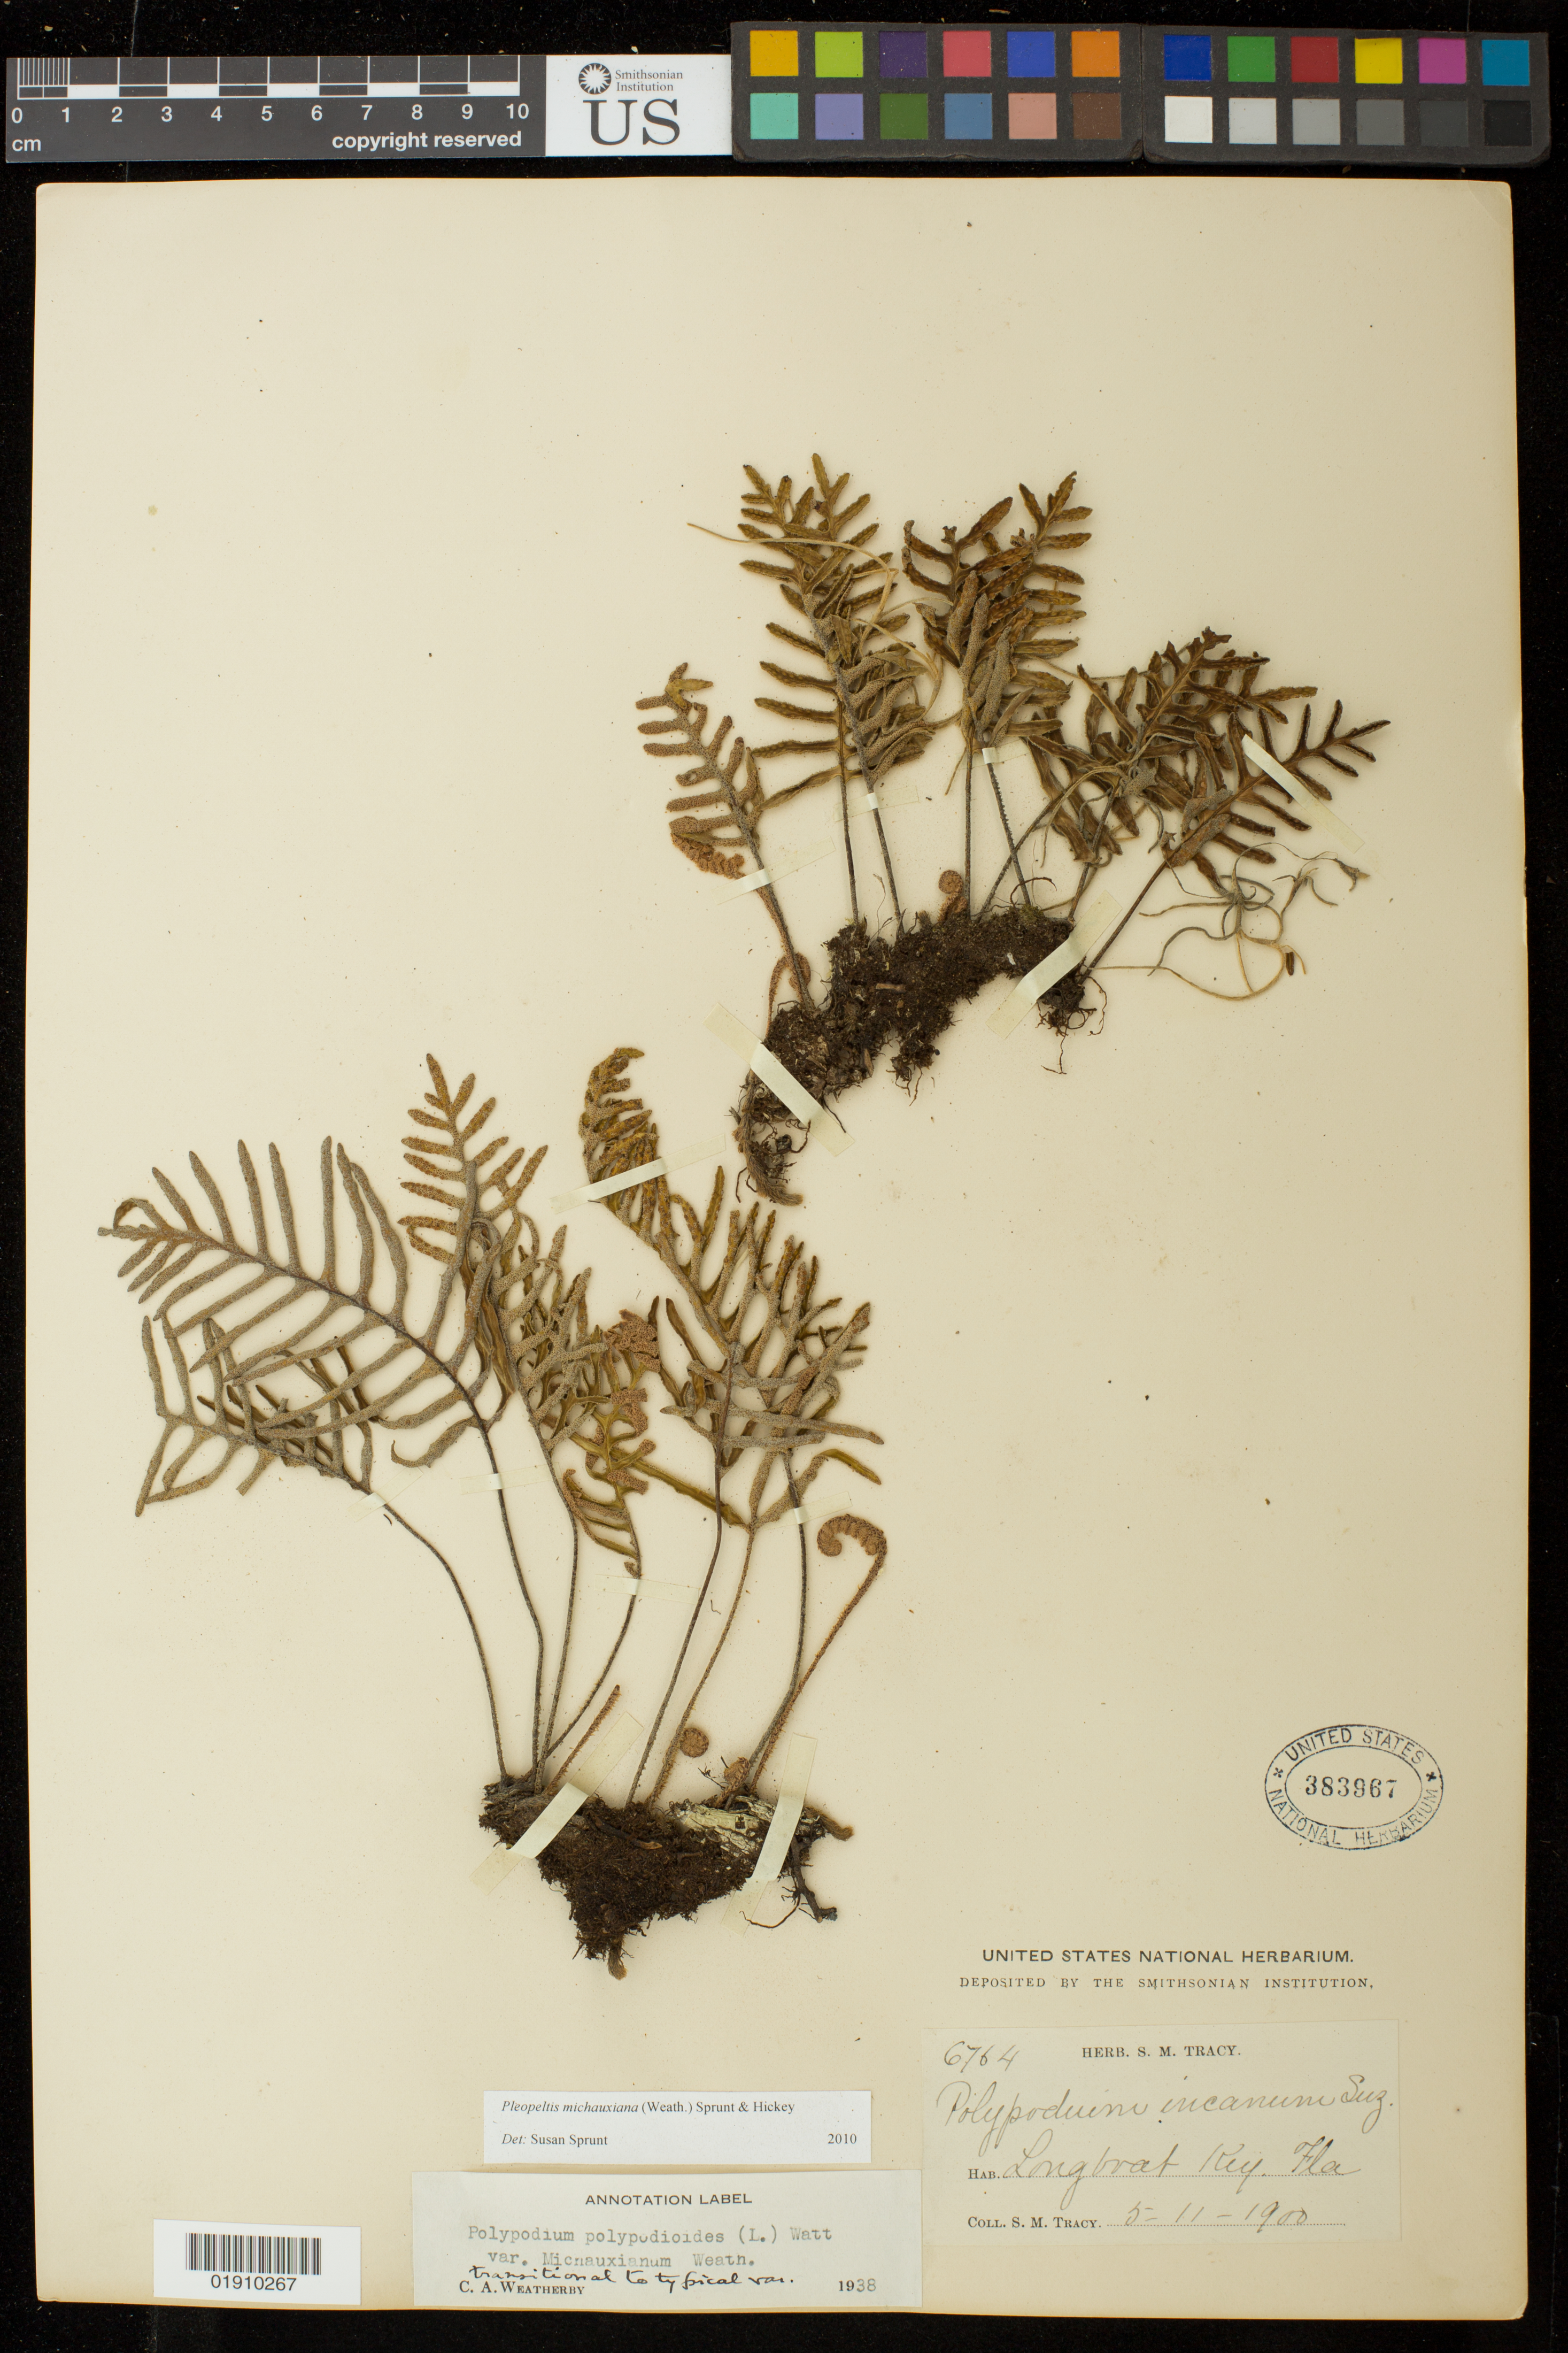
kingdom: Plantae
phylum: Tracheophyta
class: Polypodiopsida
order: Polypodiales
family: Polypodiaceae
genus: Pleopeltis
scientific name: Pleopeltis michauxiana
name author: (Weath.) Hickey & Sprunt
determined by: Sprunt, S. V.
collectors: S. M. Tracy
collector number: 6764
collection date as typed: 5-11-1900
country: United States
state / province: Florida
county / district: Manatee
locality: Longboat Key, Fla.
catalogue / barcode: US 383967